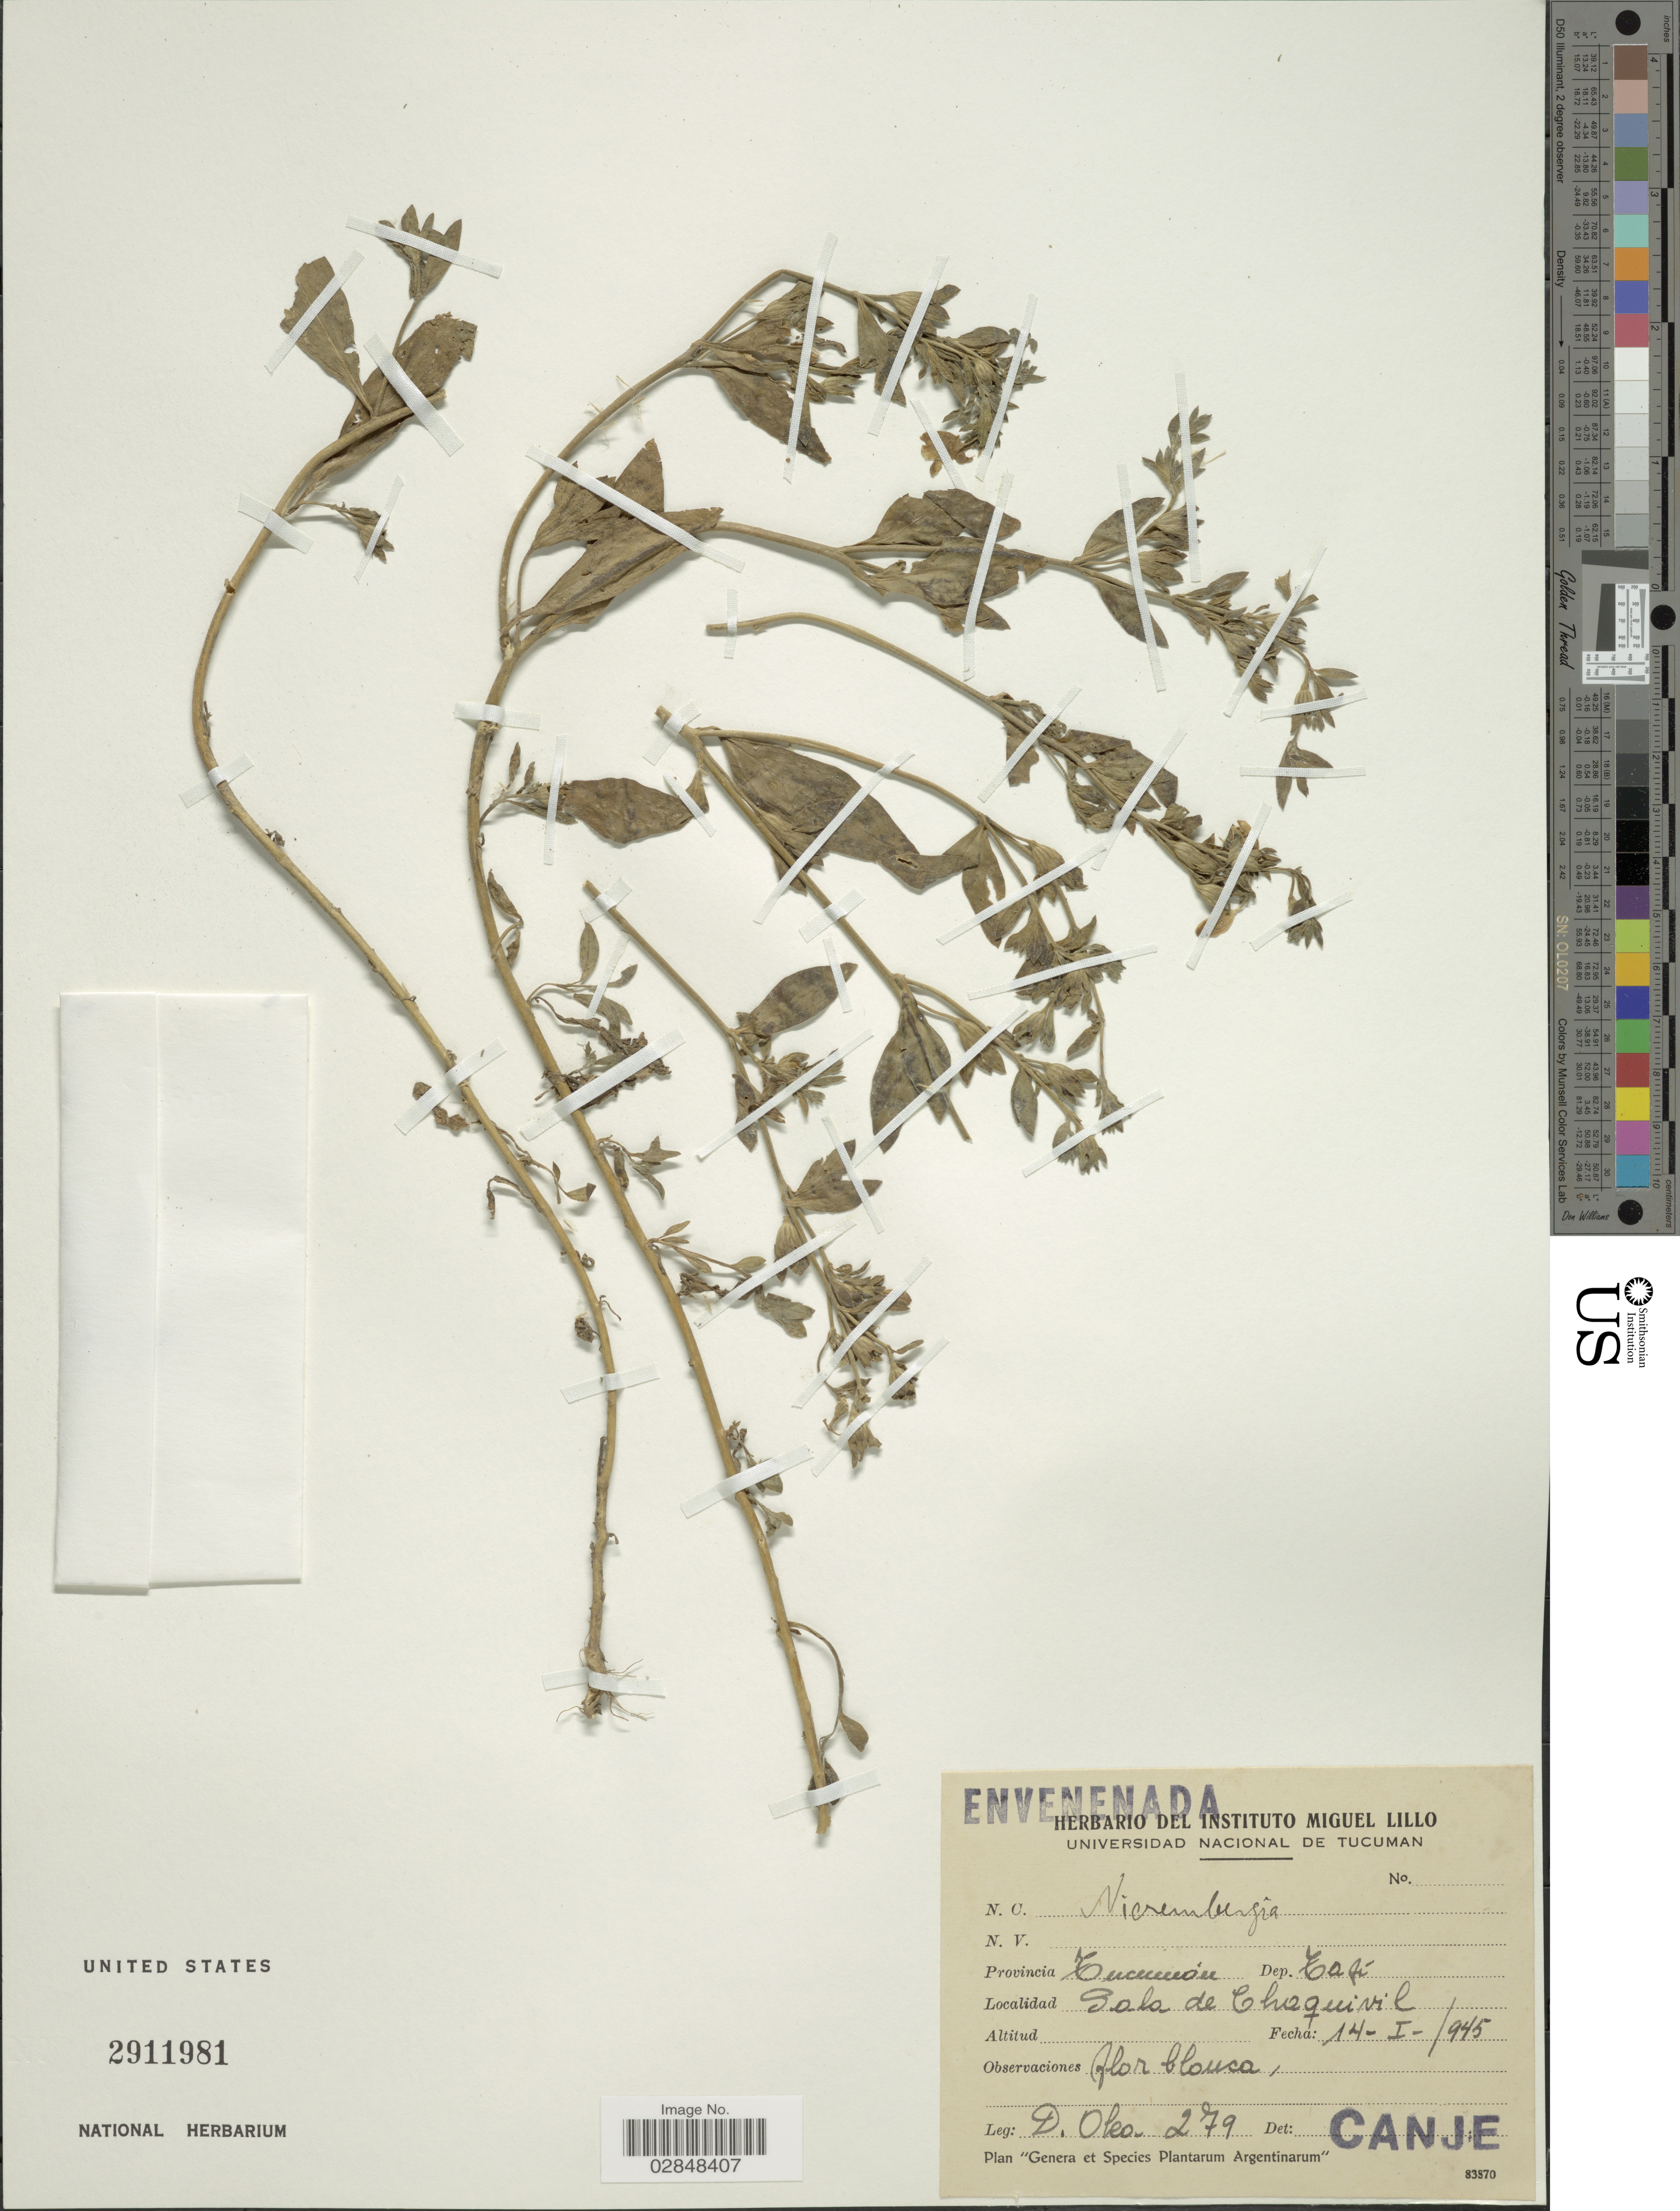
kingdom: Plantae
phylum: Tracheophyta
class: Magnoliopsida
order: Solanales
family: Solanaceae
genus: Nierembergia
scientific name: Nierembergia sp.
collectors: D. Olea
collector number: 279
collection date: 1945-01-14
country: Argentina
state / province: Tucuman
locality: Dep. Tafí. Sala de Chaquivil.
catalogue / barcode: US 2911981